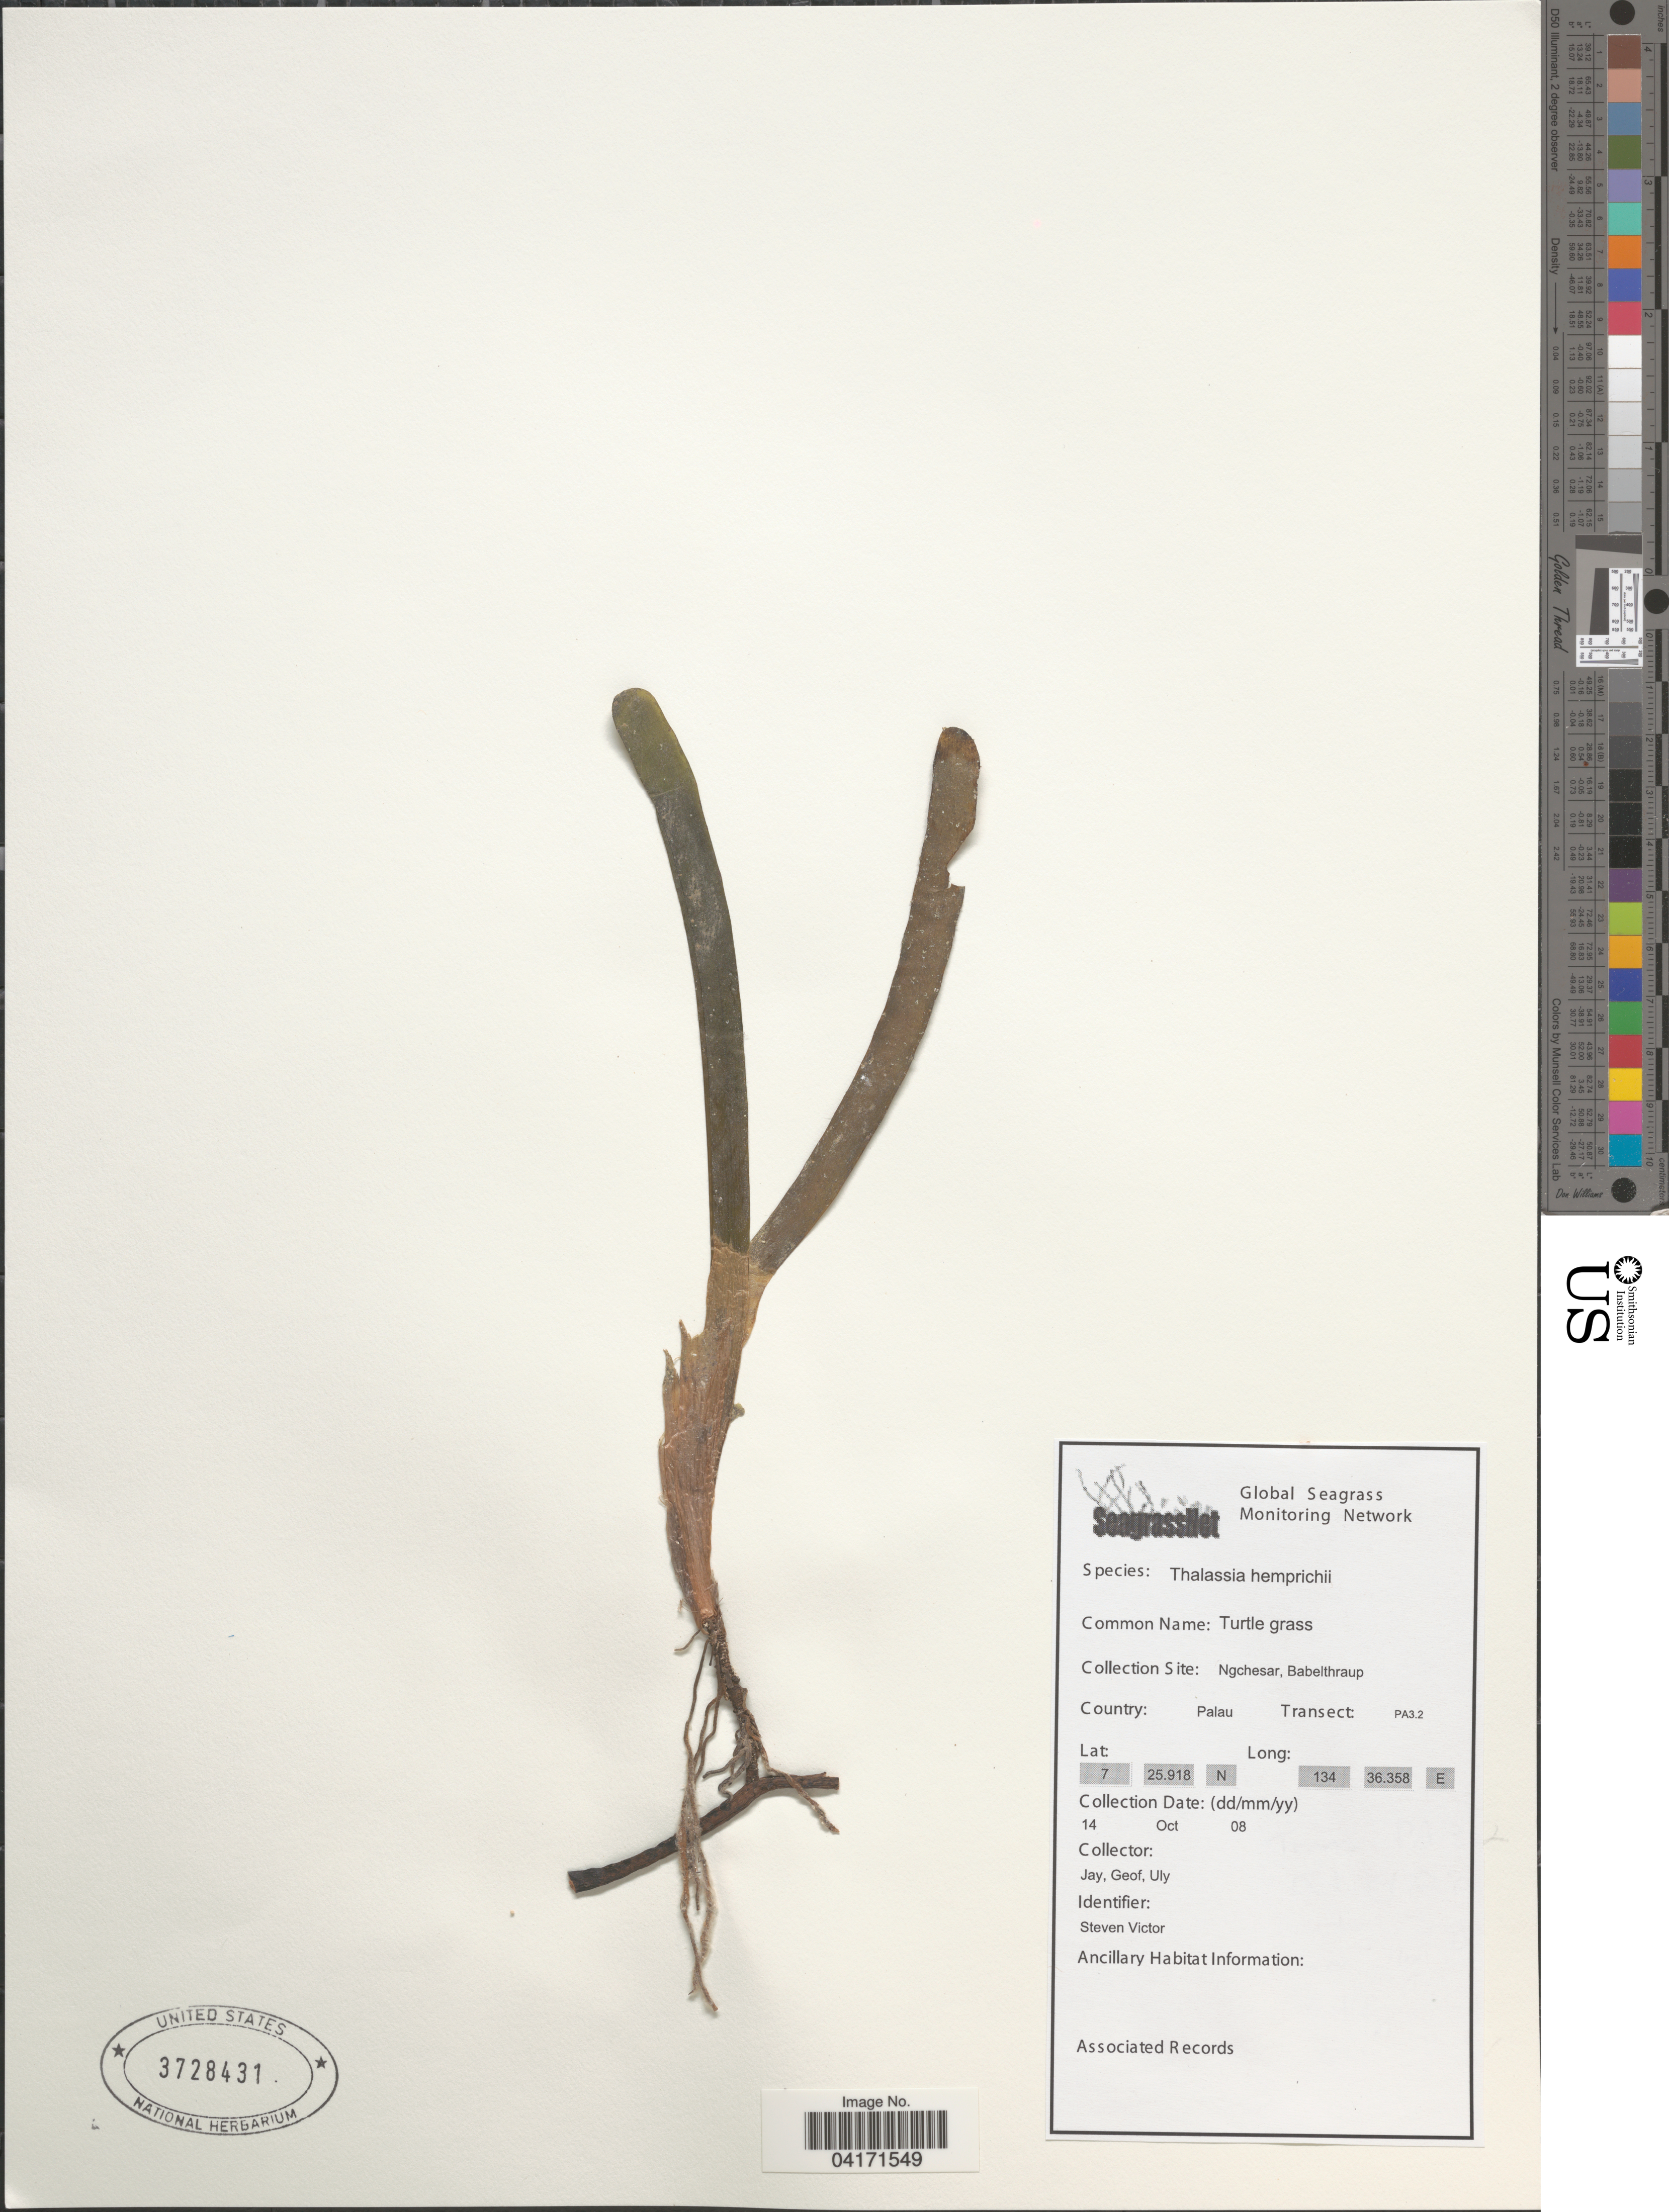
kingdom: Plantae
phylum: Tracheophyta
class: Liliopsida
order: Alismatales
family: Hydrocharitaceae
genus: Thalassia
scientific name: Thalassia hemprichii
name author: Asch.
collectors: Jay, Geof & Uly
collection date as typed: Transcribed d/m/y: 14/10/8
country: Palau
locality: Ngchesar, Babelthraup. Palau. Transect: PA3.2.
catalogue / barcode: US 3728431